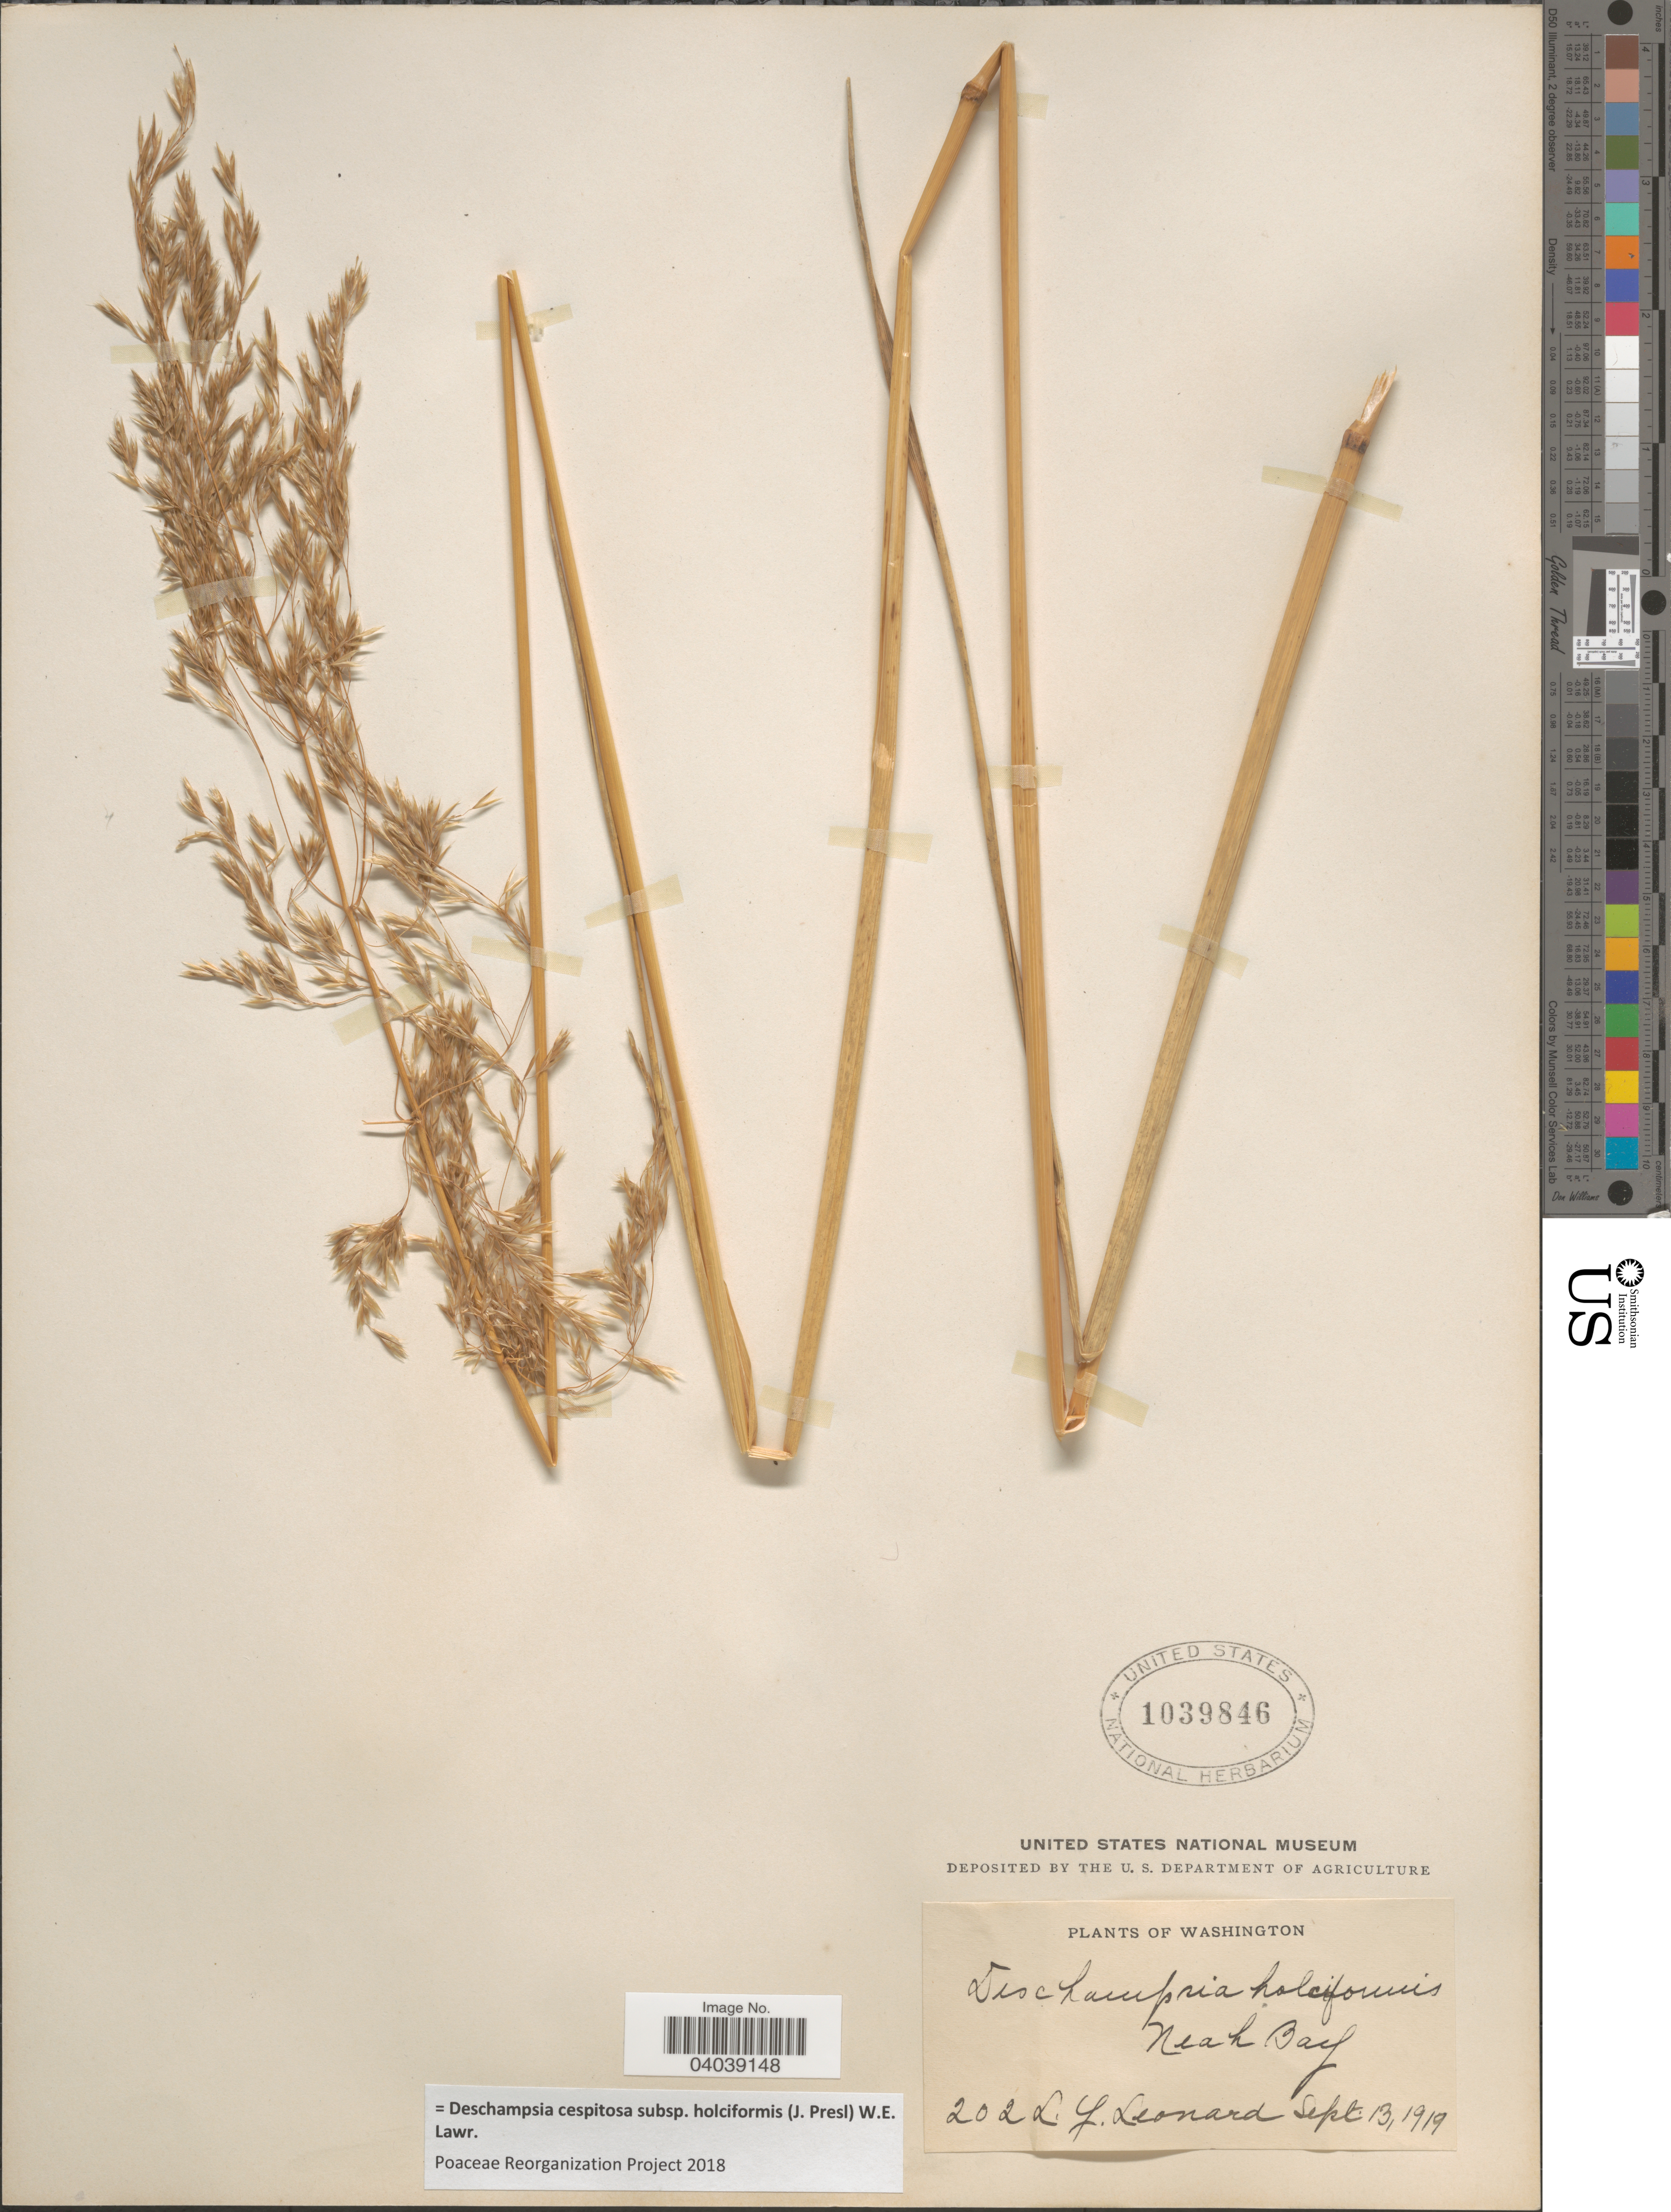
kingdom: Plantae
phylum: Tracheophyta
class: Liliopsida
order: Poales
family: Poaceae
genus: Deschampsia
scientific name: Deschampsia cespitosa subsp. holciformis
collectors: L. Leonard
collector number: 202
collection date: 1919-09-13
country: United States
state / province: Washington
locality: Neah Bay.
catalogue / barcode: US 1039846